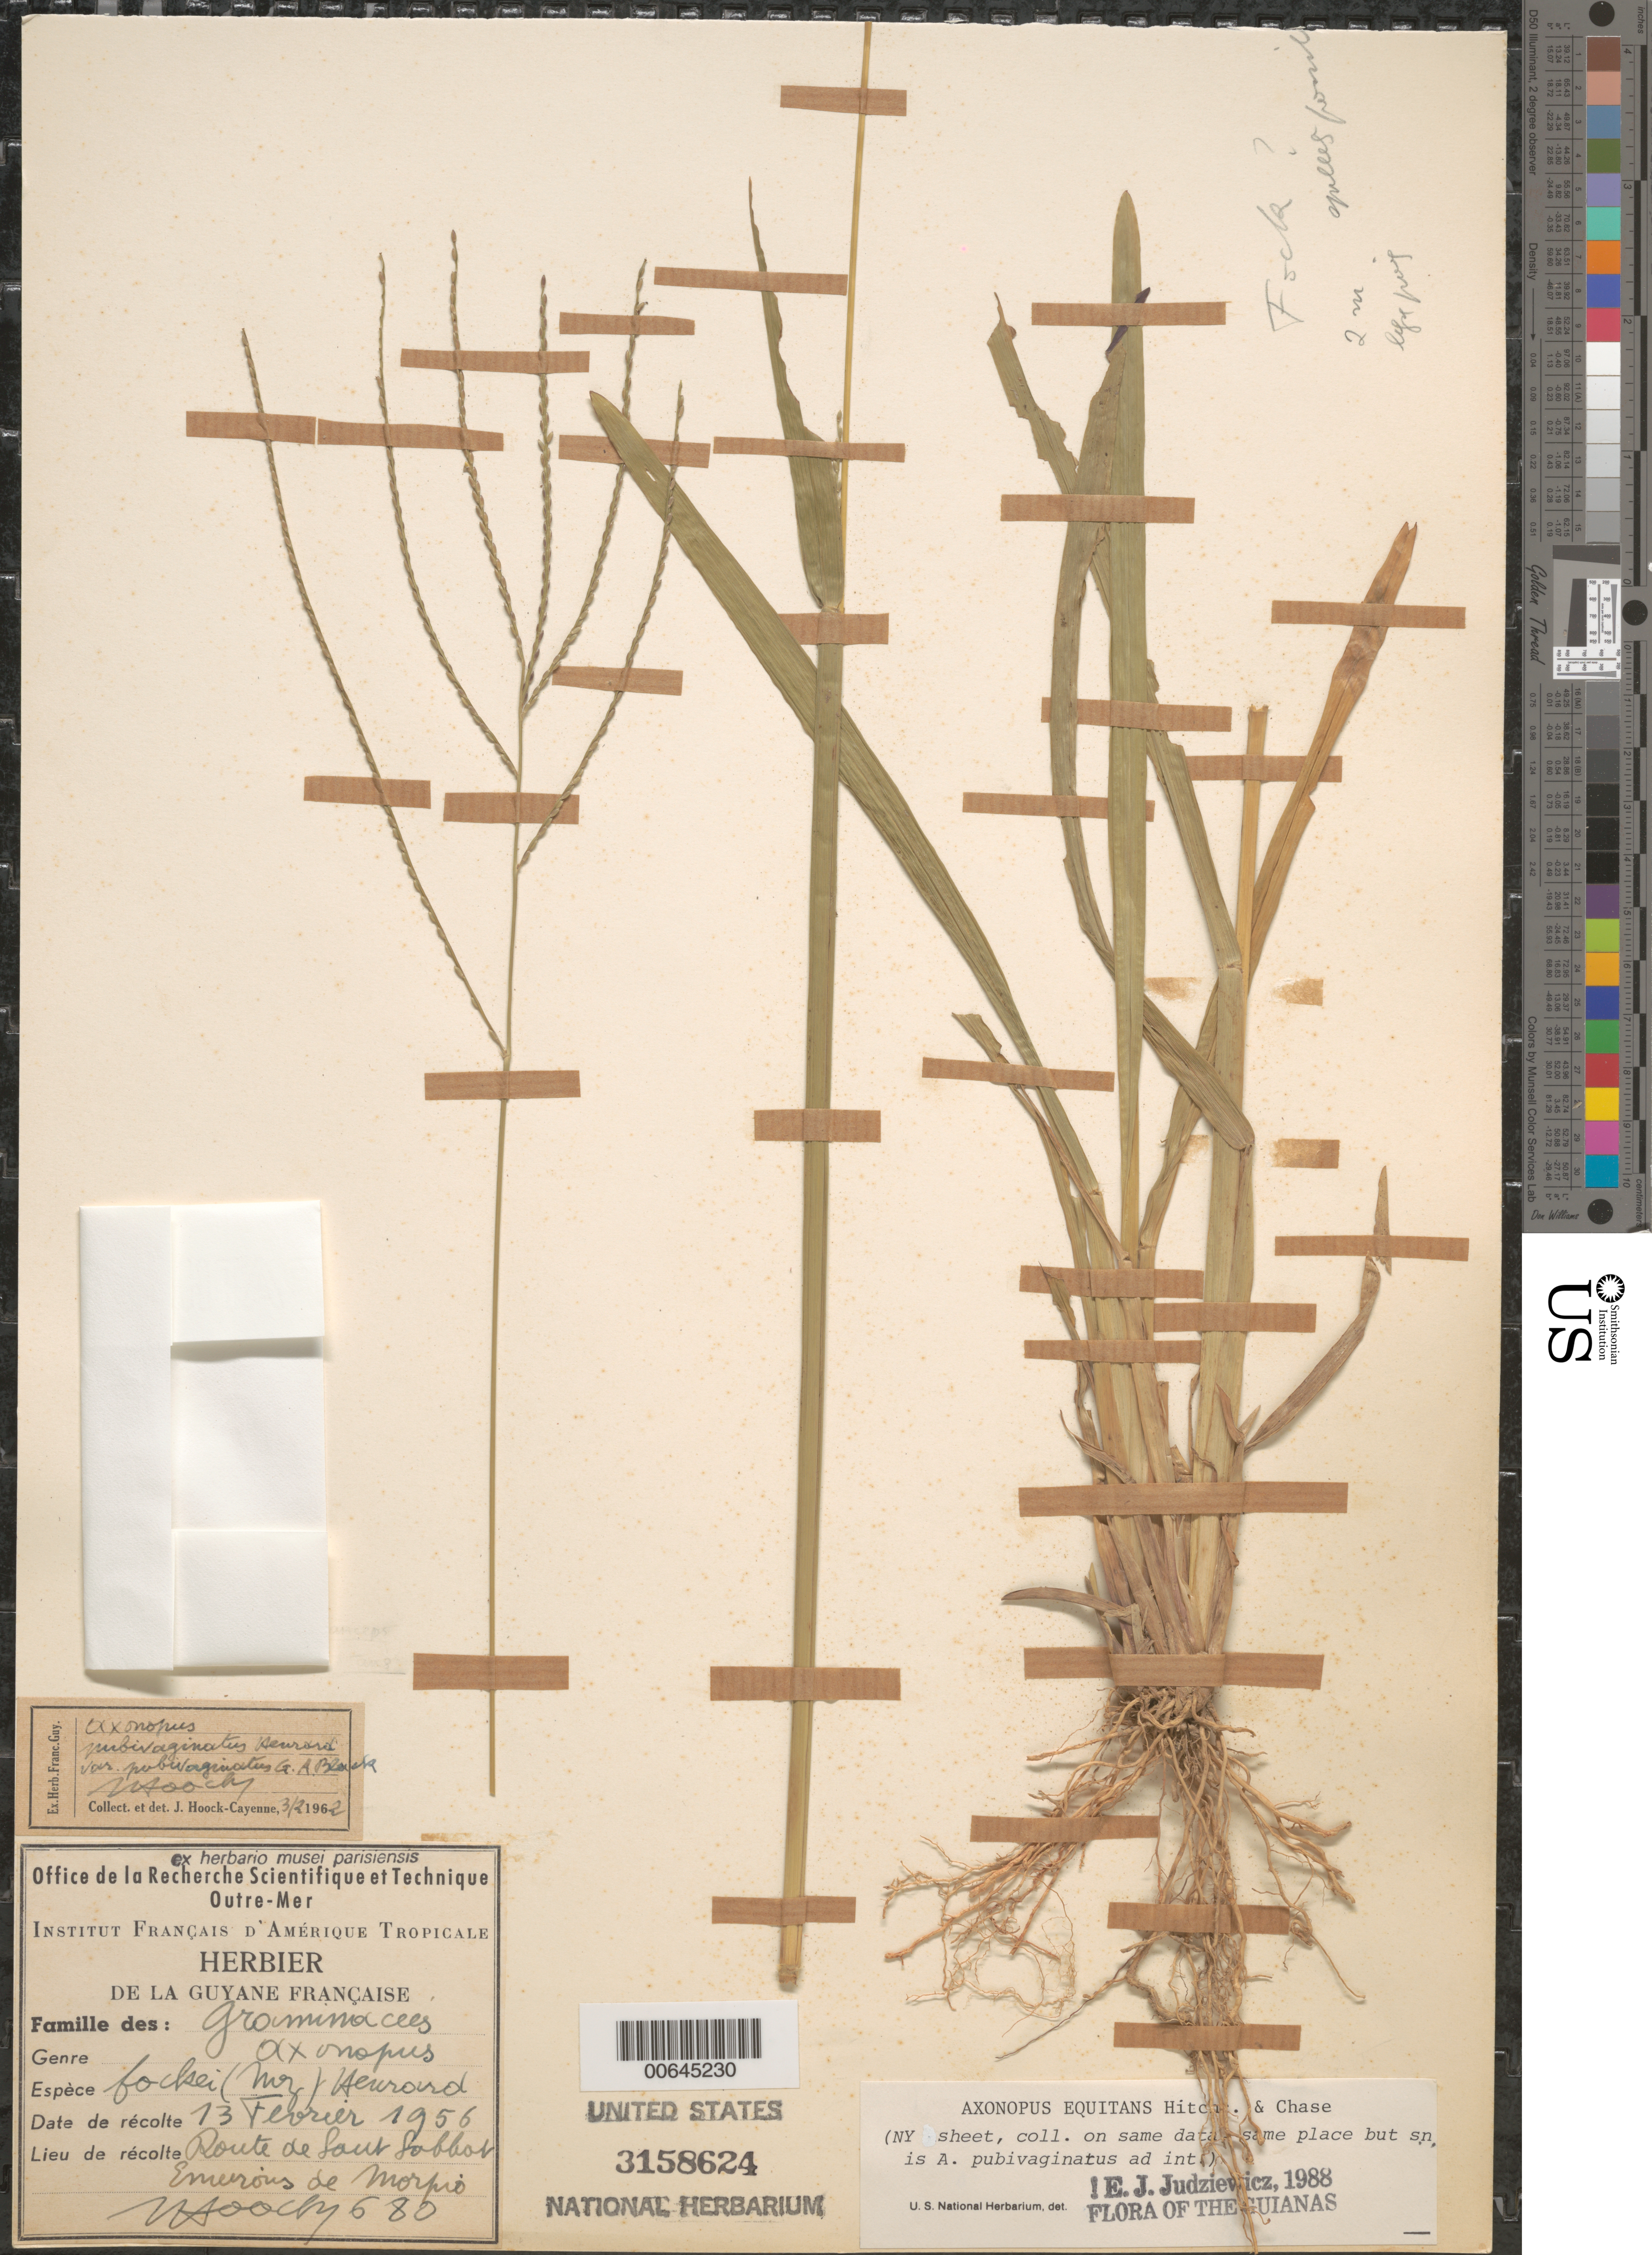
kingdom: Plantae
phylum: Tracheophyta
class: Liliopsida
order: Poales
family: Poaceae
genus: Axonopus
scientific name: Axonopus equitans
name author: Hitchc. & Chase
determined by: Judziewicz, E. J.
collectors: J. Hoock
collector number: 680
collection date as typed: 13-Feb-56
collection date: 1956-02-13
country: French Guiana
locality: Route de Laus Labbos environs de Morpio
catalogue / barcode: US 3158624